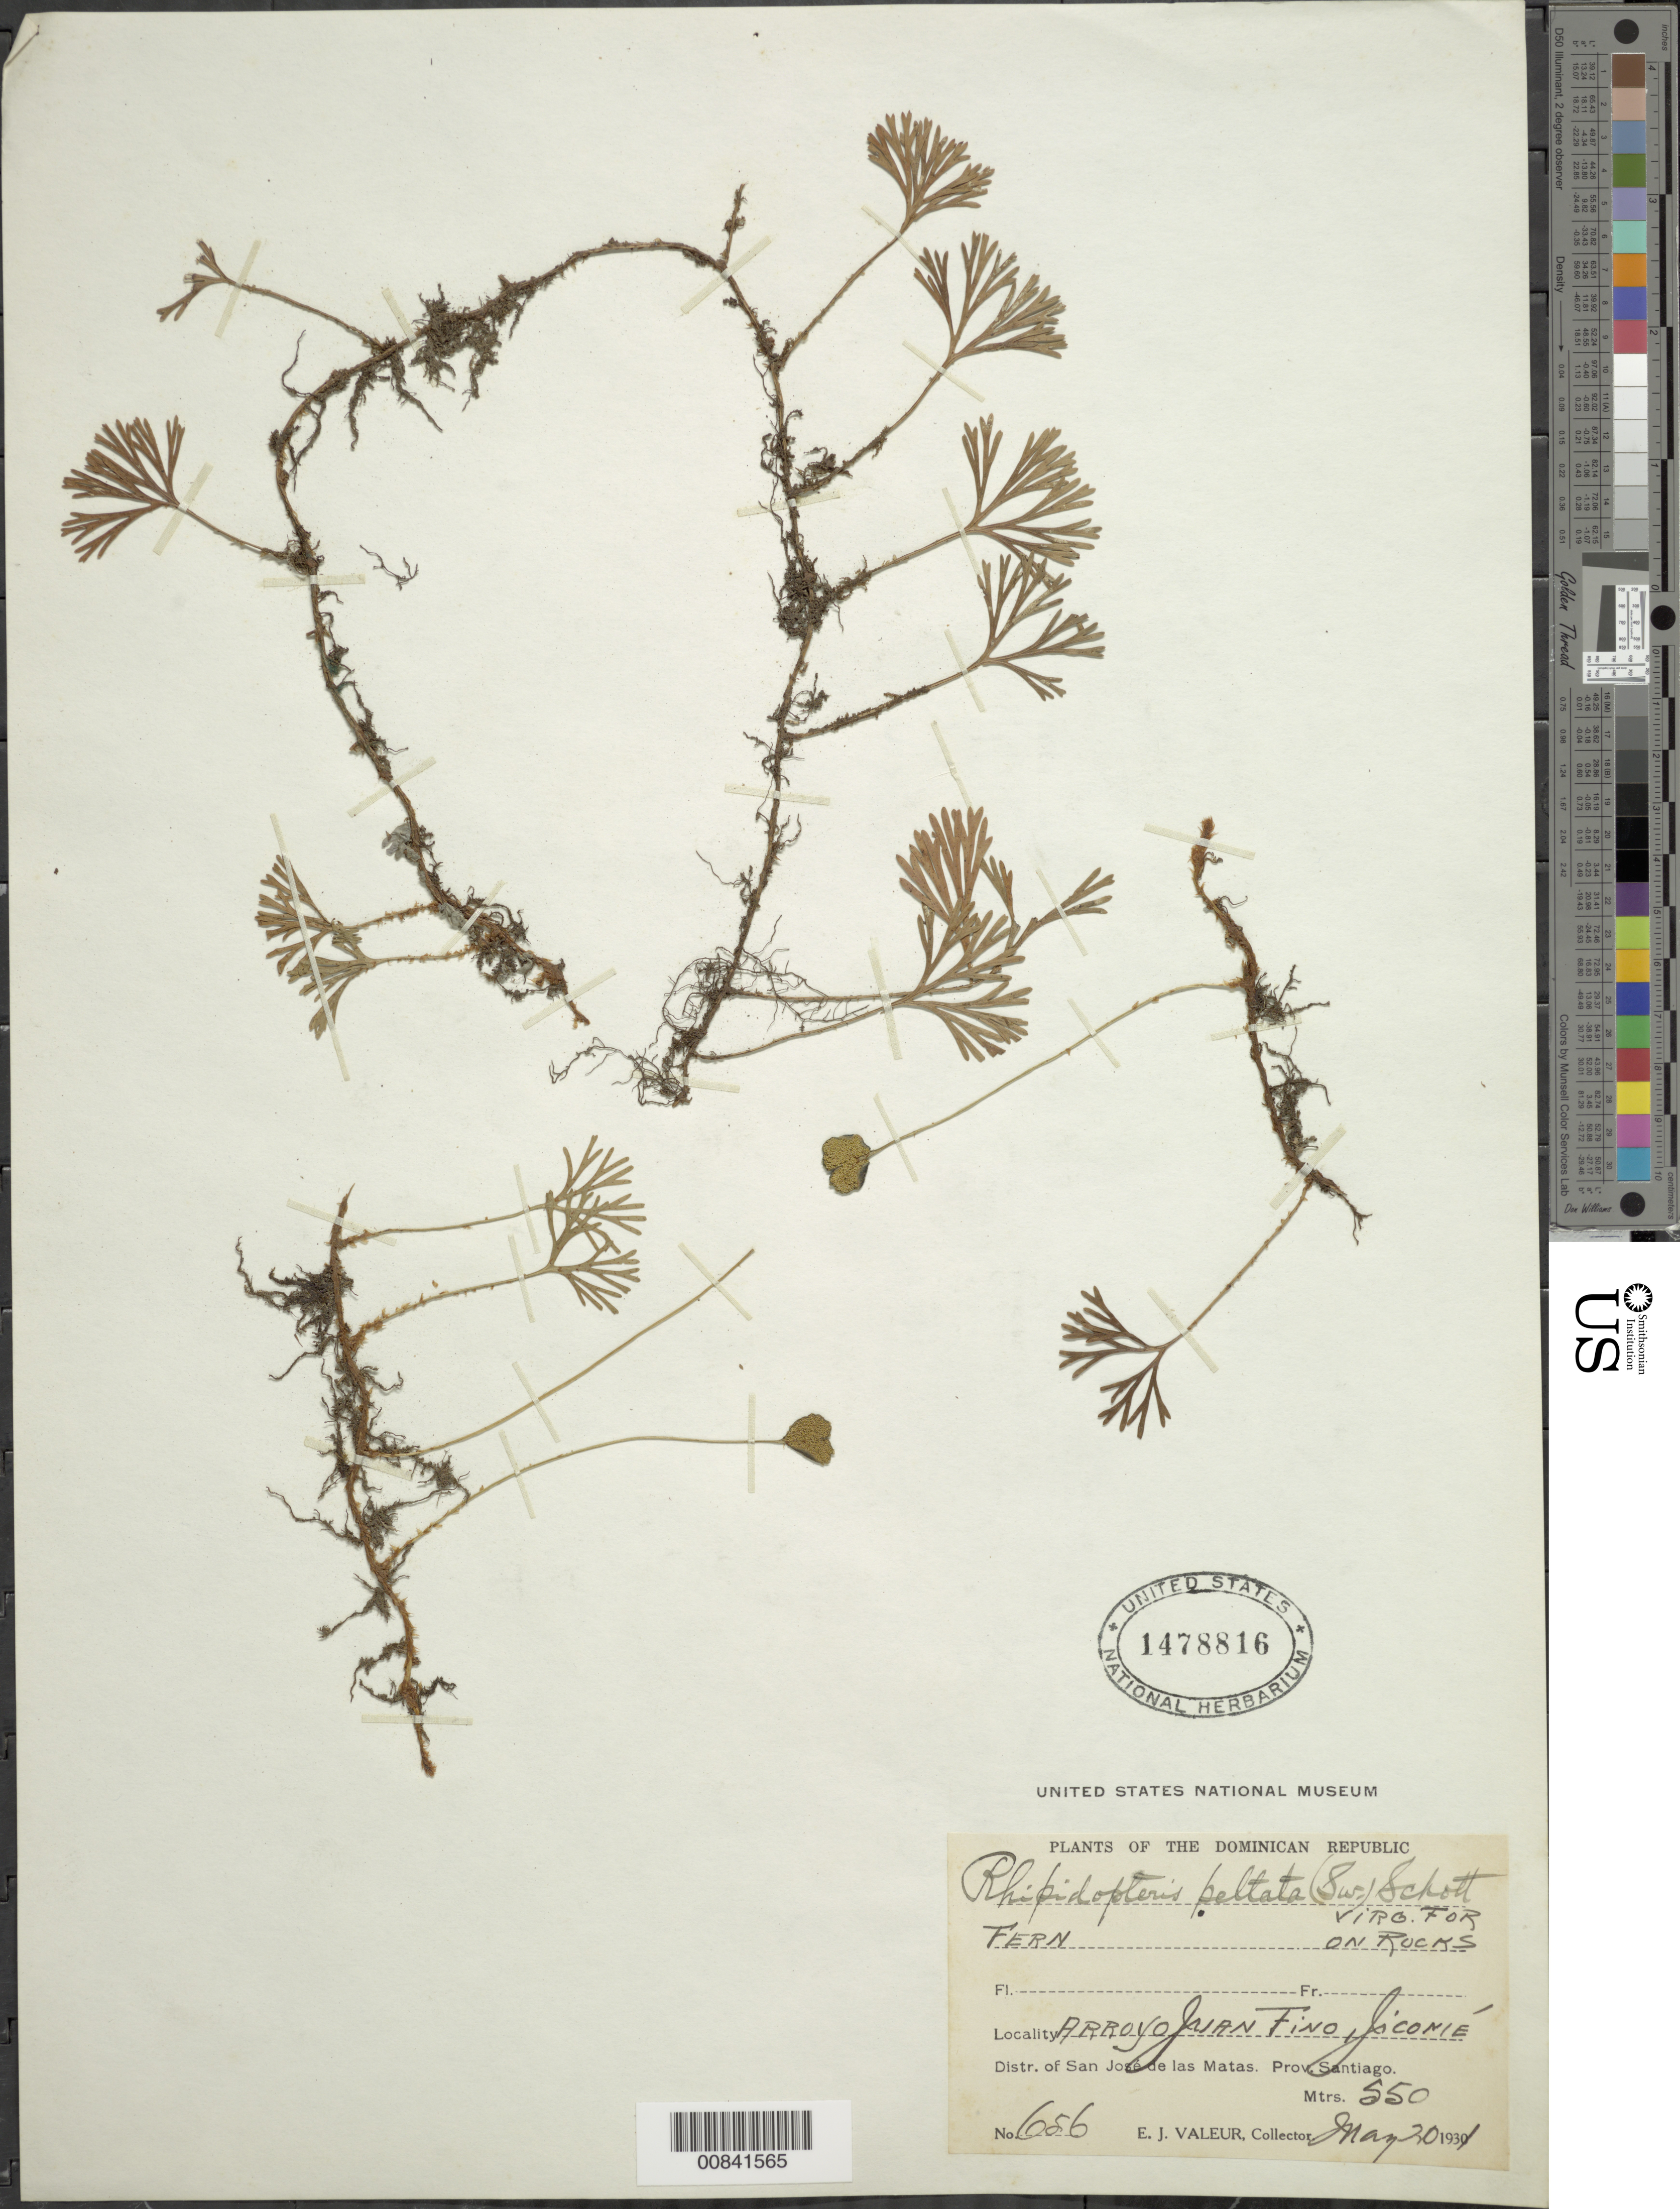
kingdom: Plantae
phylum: Tracheophyta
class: Polypodiopsida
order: Polypodiales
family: Dryopteridaceae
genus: Elaphoglossum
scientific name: Elaphoglossum peltatum f. peltatum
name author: (Sw.) Urb.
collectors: E. Valeur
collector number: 656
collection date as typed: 20 May 1931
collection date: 1931-05-20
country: Dominican Republic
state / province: Santiago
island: Hispaniola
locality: Dist. San José de las Matas, Arroyo Juan Fino, Jicomé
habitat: Virgin forest, on rocks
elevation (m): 550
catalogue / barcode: US 1478816